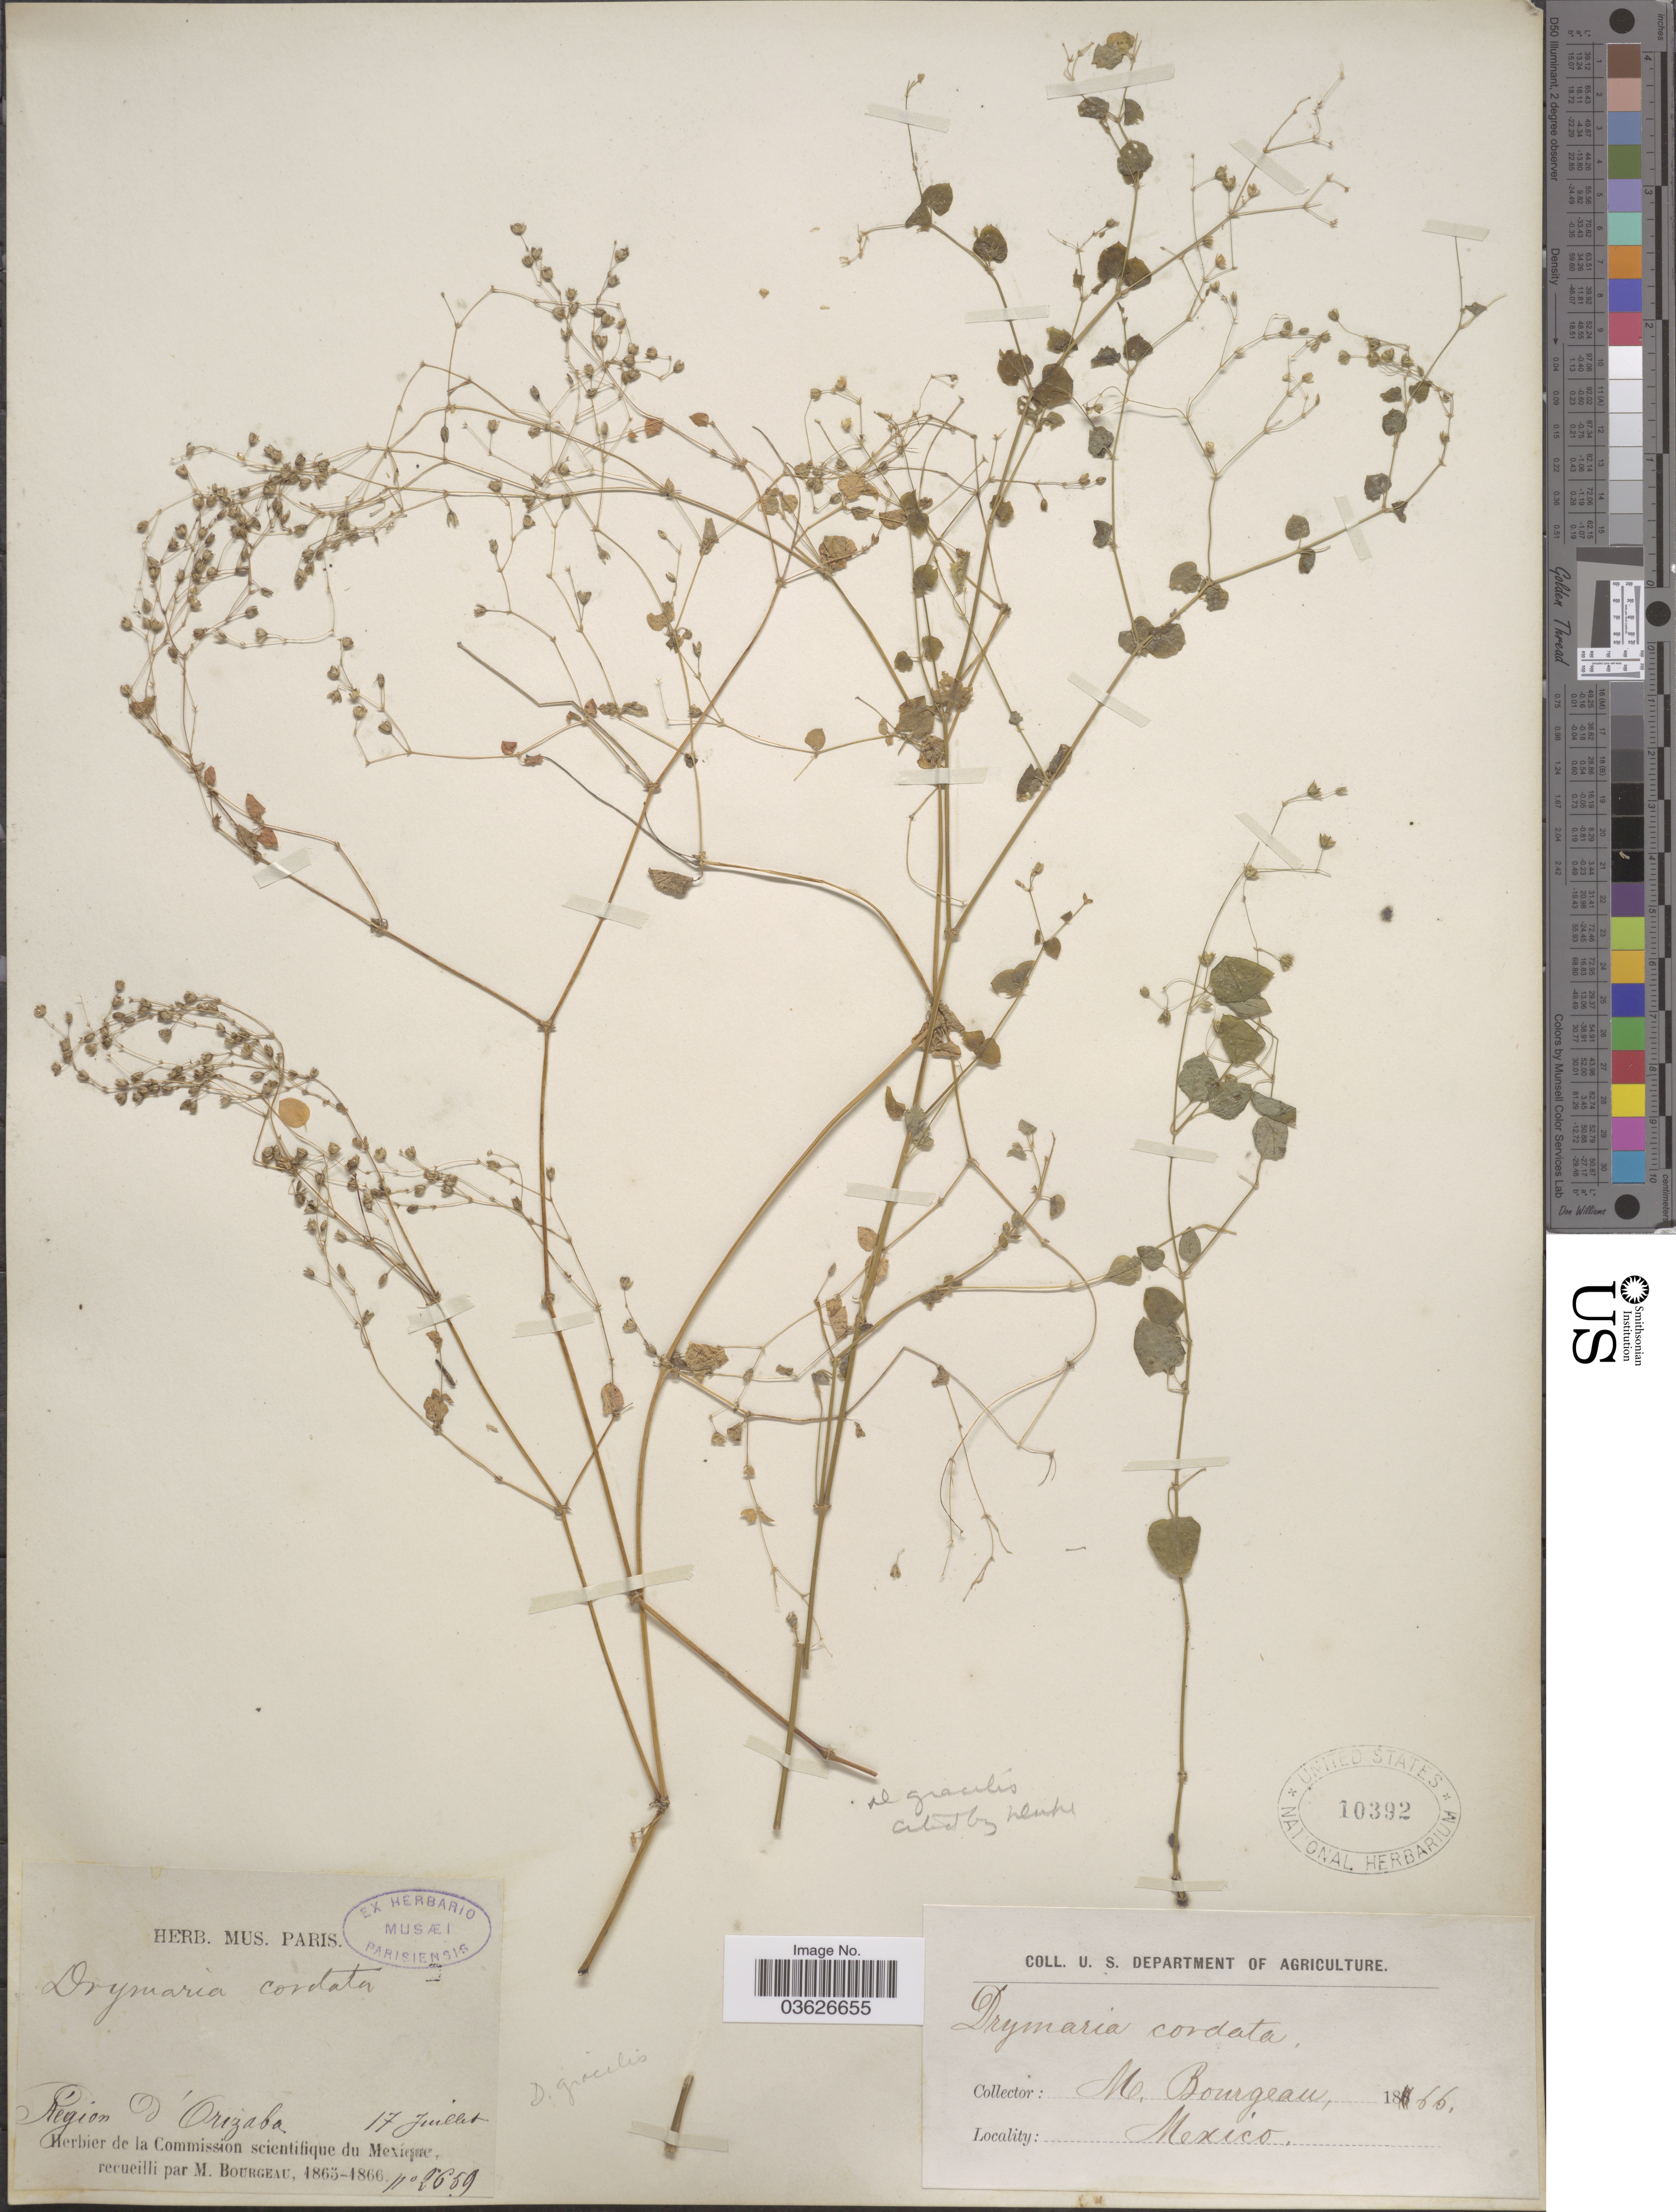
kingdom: Plantae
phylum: Tracheophyta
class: Magnoliopsida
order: Caryophyllales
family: Caryophyllaceae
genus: Drymaria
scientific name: Drymaria gracilis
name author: Cham. & Schltdl.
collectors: M. Bourgeau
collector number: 2659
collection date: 1866-07-17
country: Mexico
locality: Region d'Orizaba.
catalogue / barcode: US 10392